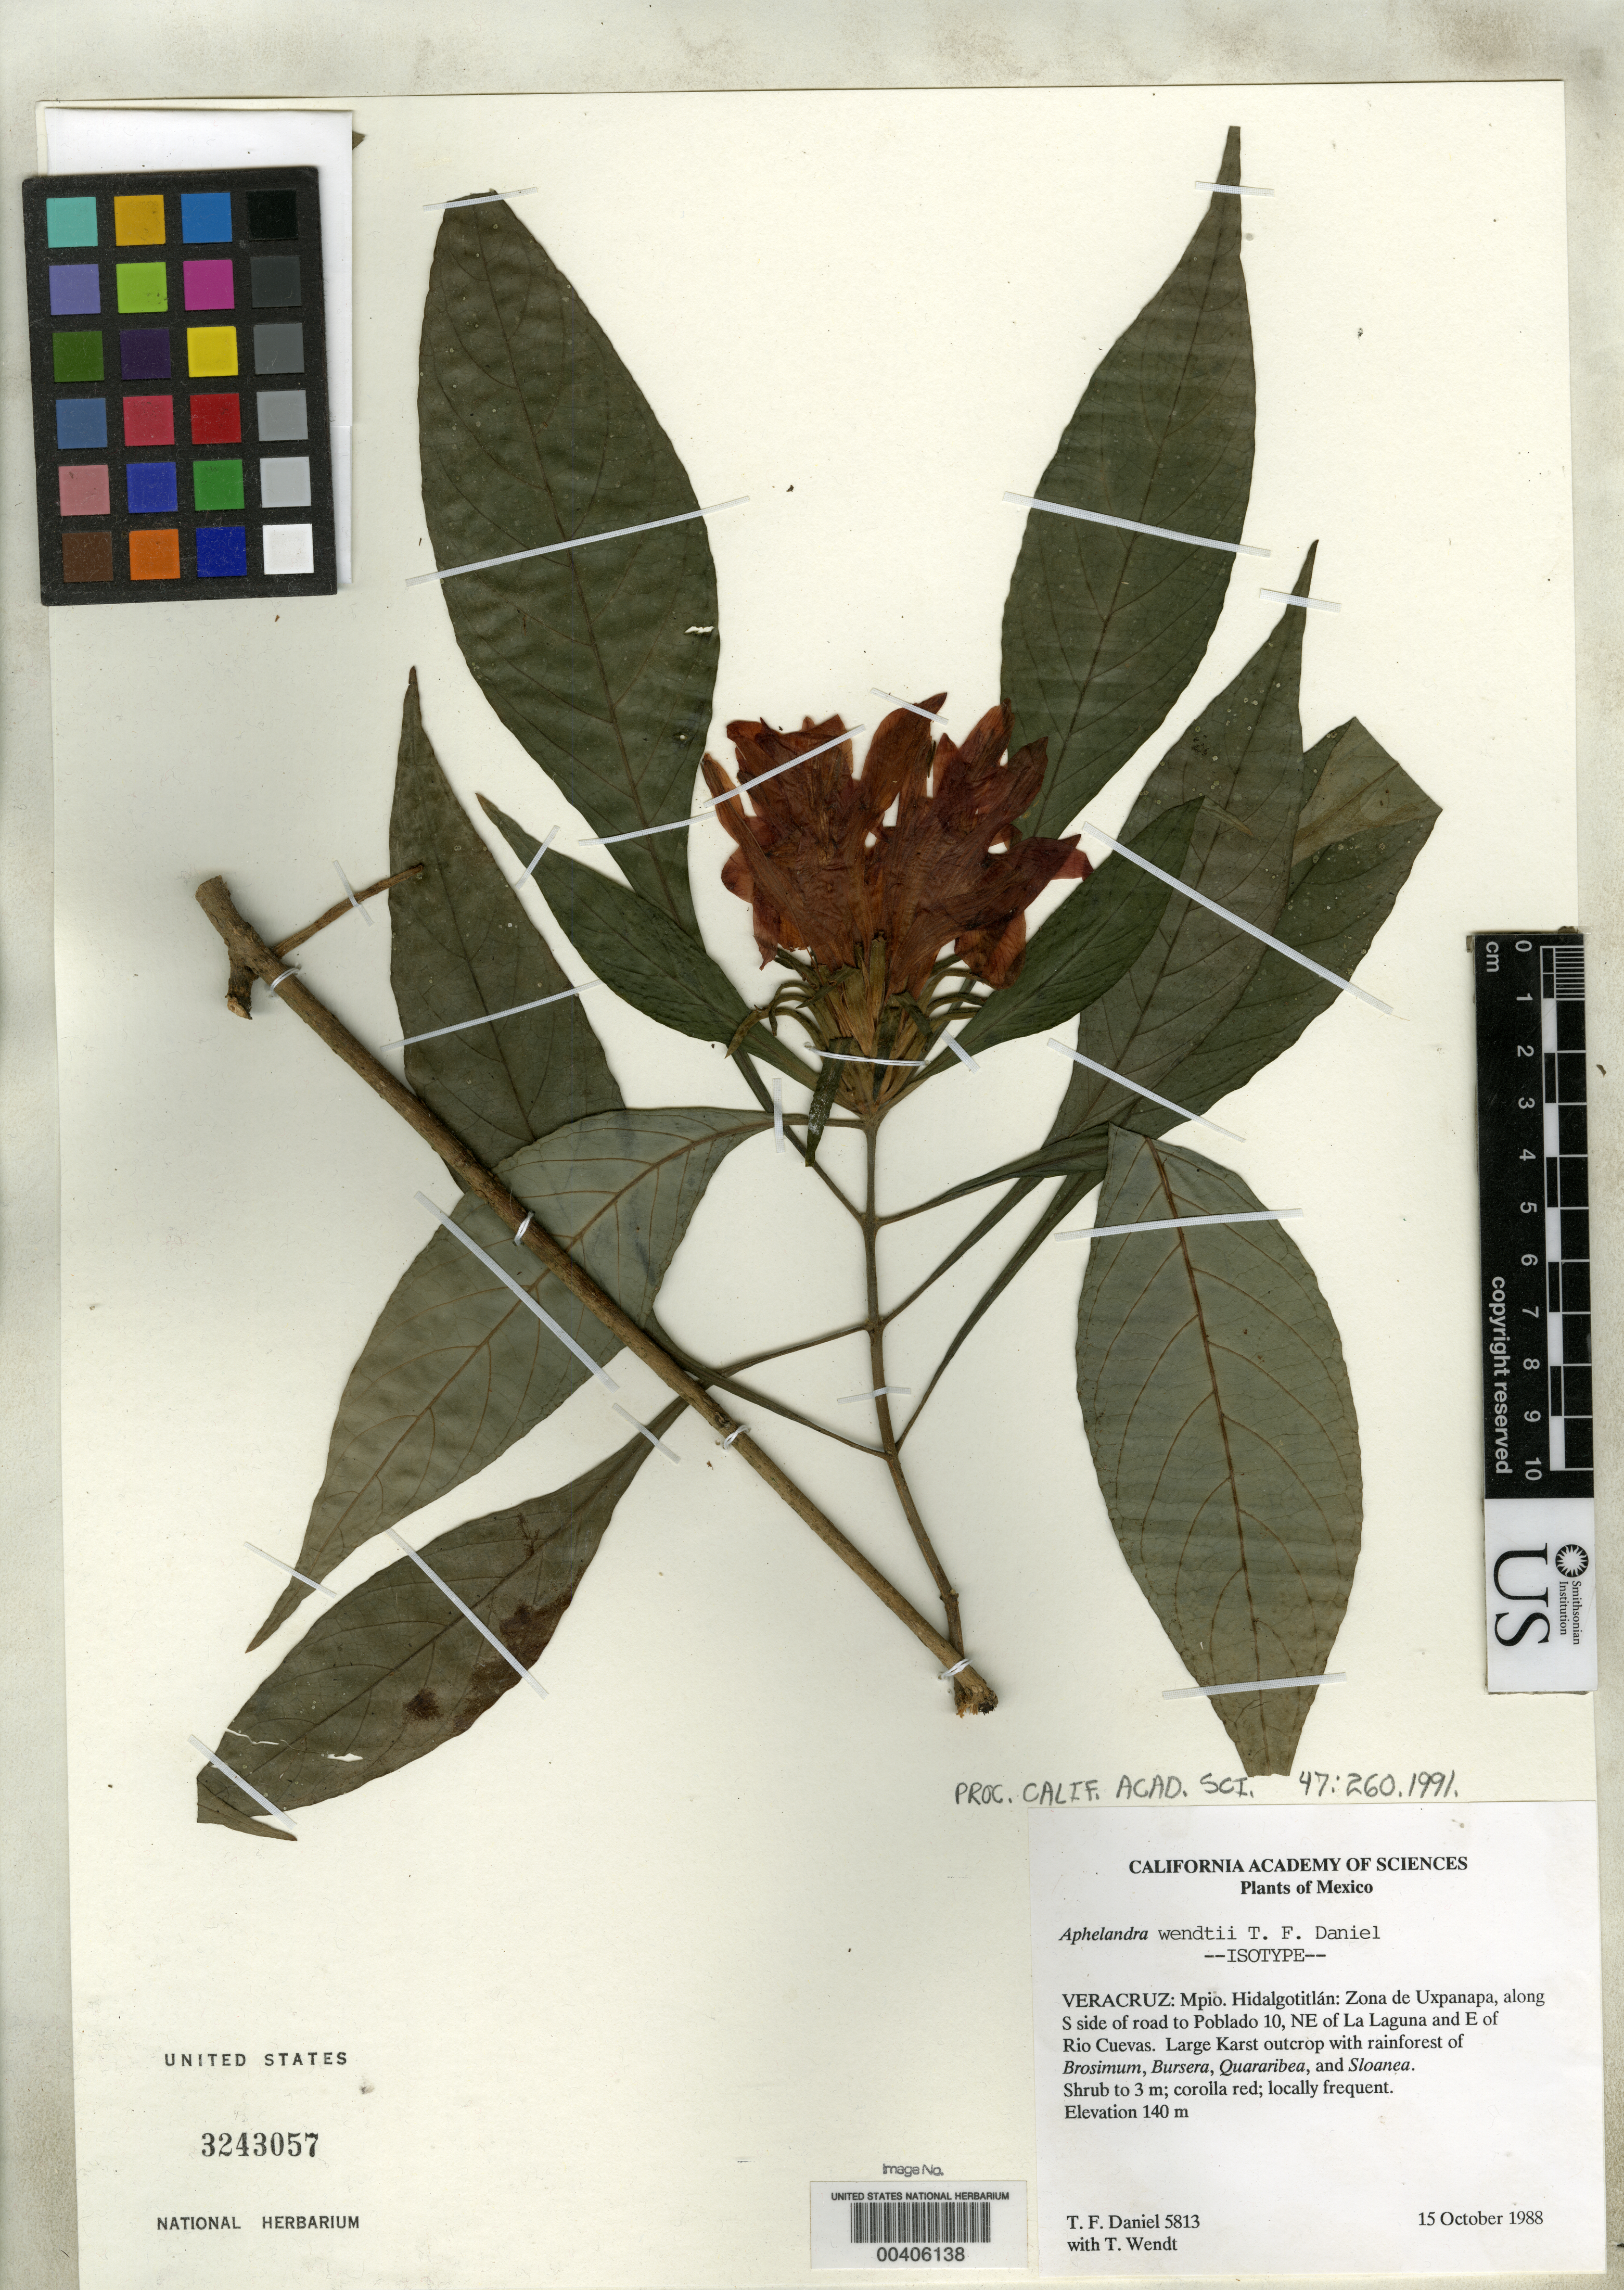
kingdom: Plantae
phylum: Tracheophyta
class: Magnoliopsida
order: Lamiales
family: Acanthaceae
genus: Aphelandra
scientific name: Aphelandra wendtii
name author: T.F. Daniel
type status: Isotype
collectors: T. F. Daniel & T. L. Wendt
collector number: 5813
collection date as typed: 15 Oct 1988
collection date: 1988-10-15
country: Mexico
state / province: Veracruz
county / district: Hidalgotitlan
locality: Zona Deuxpanapa, along S side of road to Poblado 10, NE of La Laguna & E of Rio Cuevas.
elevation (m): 140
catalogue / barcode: US 3243057